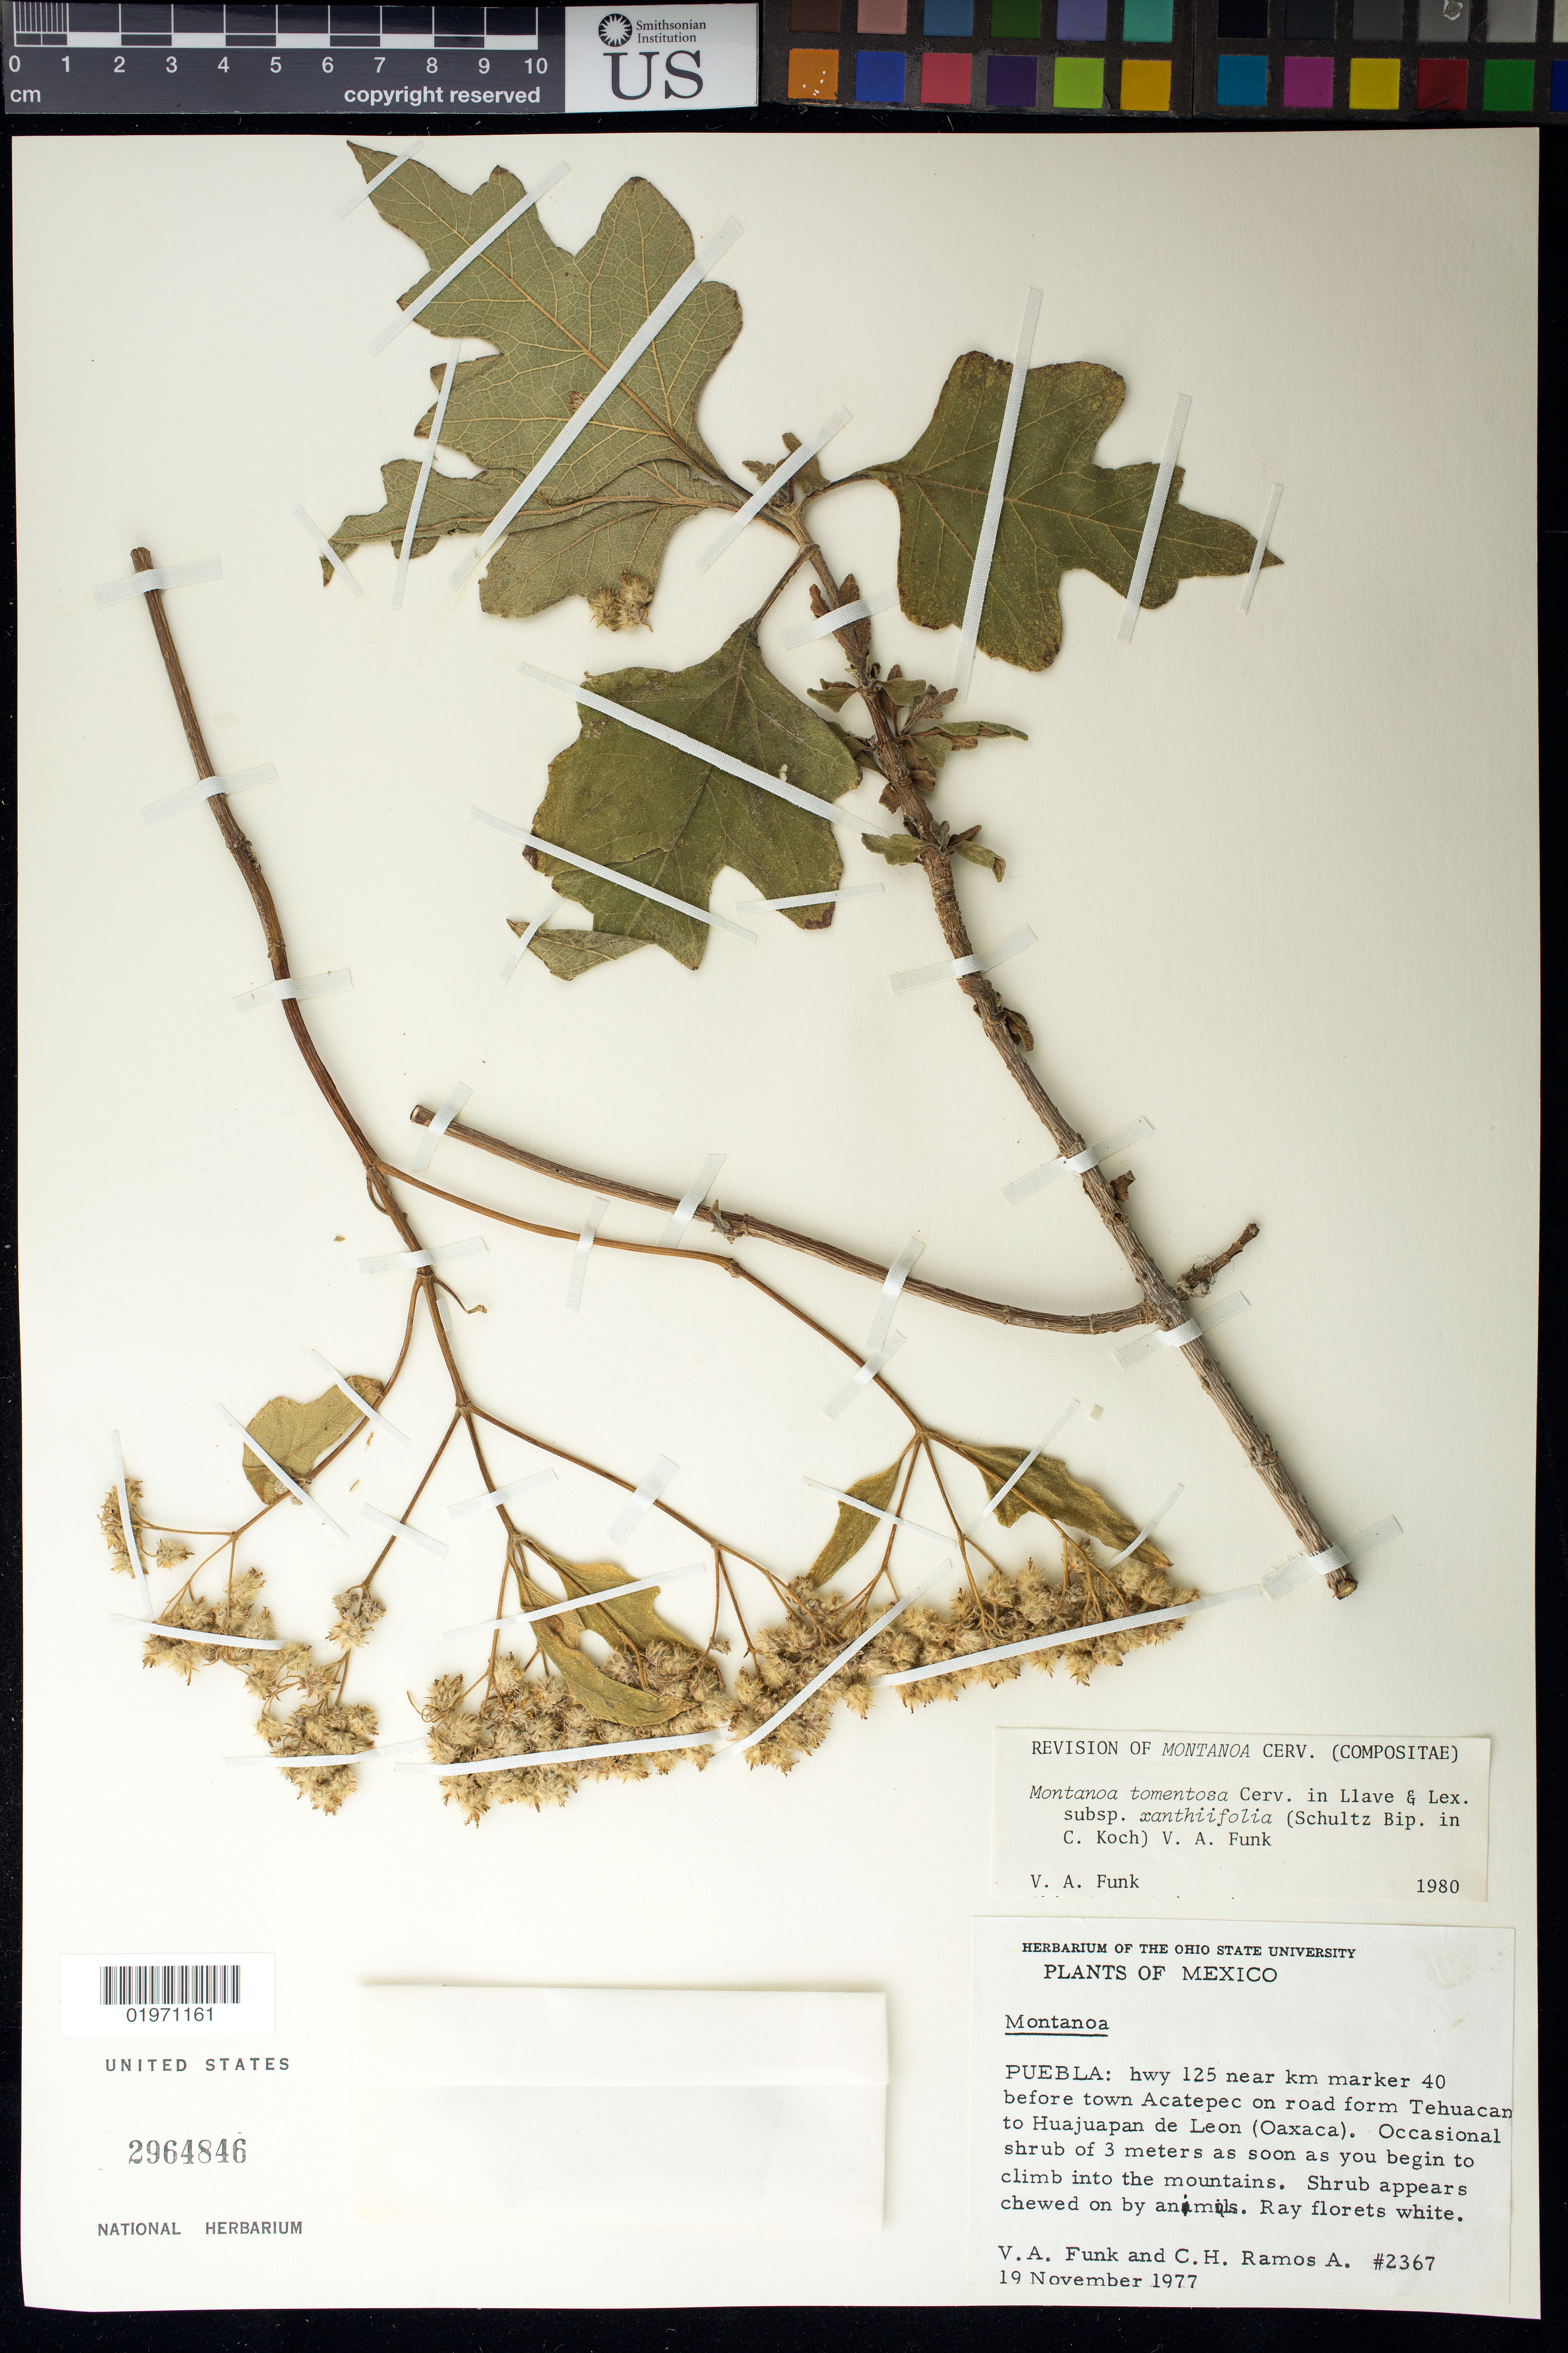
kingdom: Plantae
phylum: Tracheophyta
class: Magnoliopsida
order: Asterales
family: Asteraceae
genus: Montanoa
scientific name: Montanoa tomentosa subsp. xanthiifolia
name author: (Sch. Bip. in C. Koch) V.A. Funk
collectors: V. Funk & C. H. Ramos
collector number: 2367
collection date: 1977-11-19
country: Mexico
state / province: Puebla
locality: Hwy 125 near km marker 40 before town Acatepec on road from Tehuacan to Huajuapan de Leon (Oaxaca)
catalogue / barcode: US 2964846